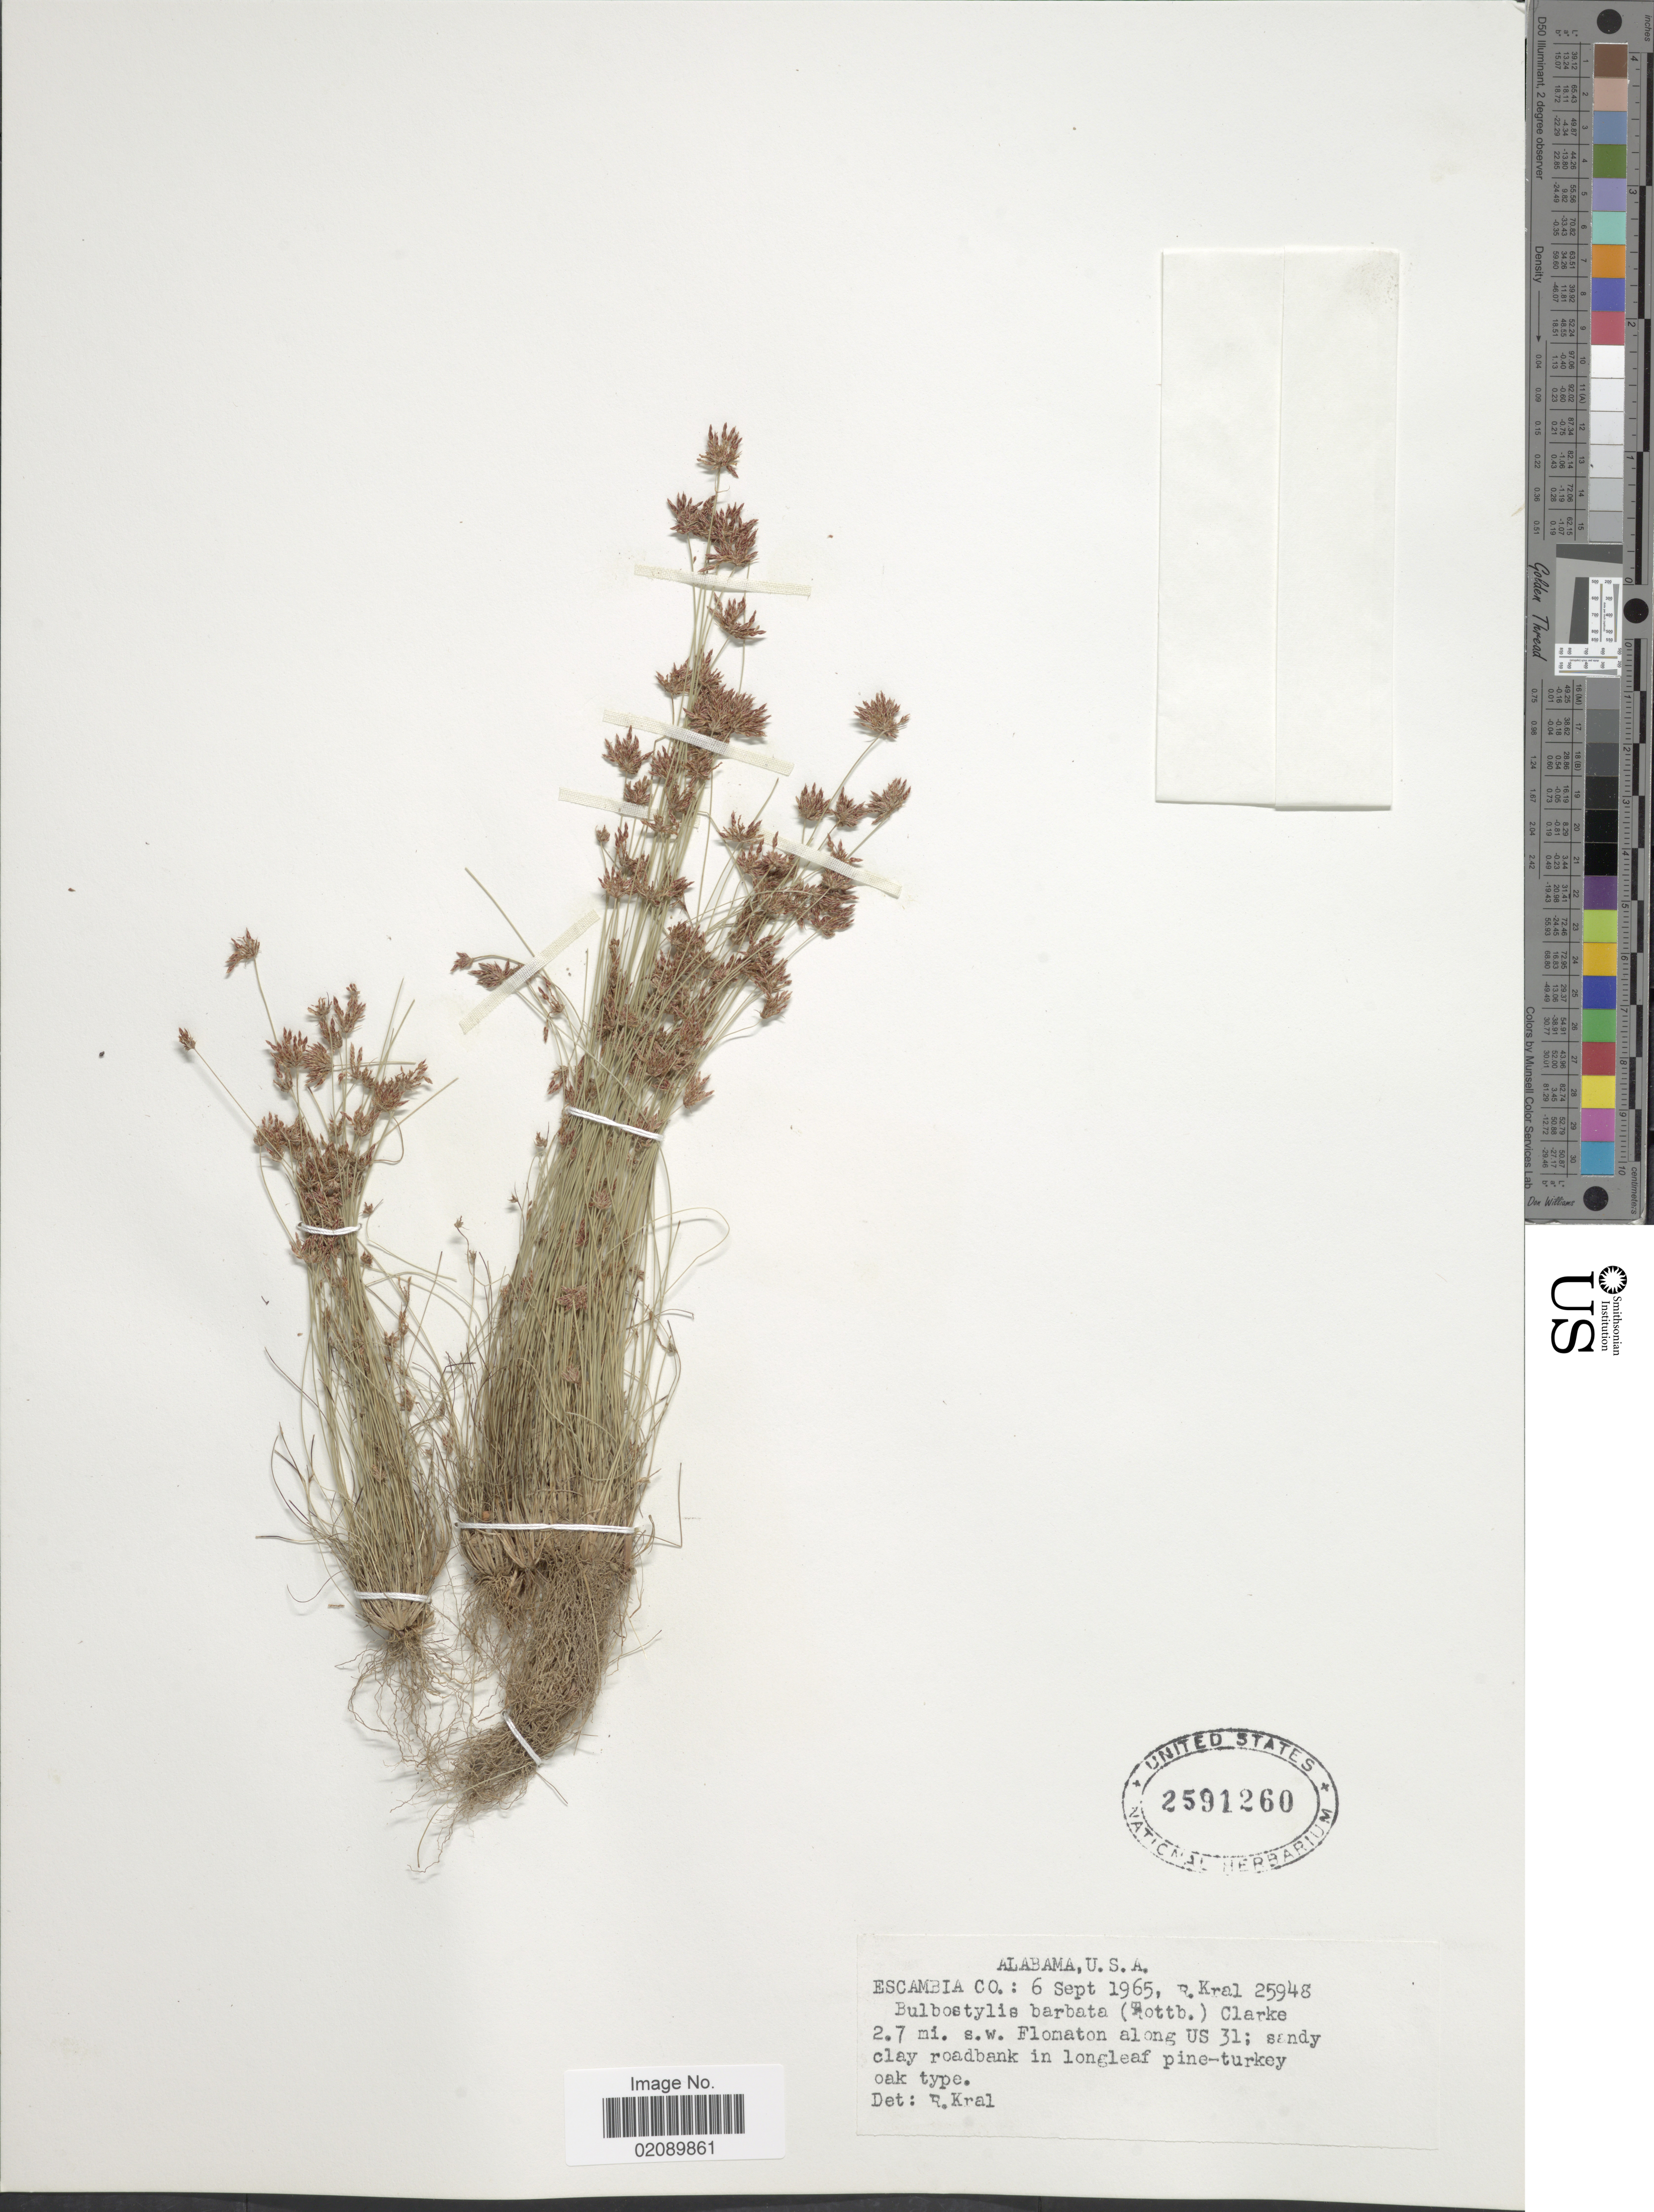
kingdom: Plantae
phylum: Tracheophyta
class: Liliopsida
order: Poales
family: Cyperaceae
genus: Bulbostylis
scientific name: Bulbostylis barbata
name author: (Rottb.) C.B. Clarke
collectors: R. Kral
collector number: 25948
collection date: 1965-09-06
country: United States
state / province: Alabama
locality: Escambia Co. 2.7 mi. s.w. Flomaton along US 31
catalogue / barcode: US 2591260